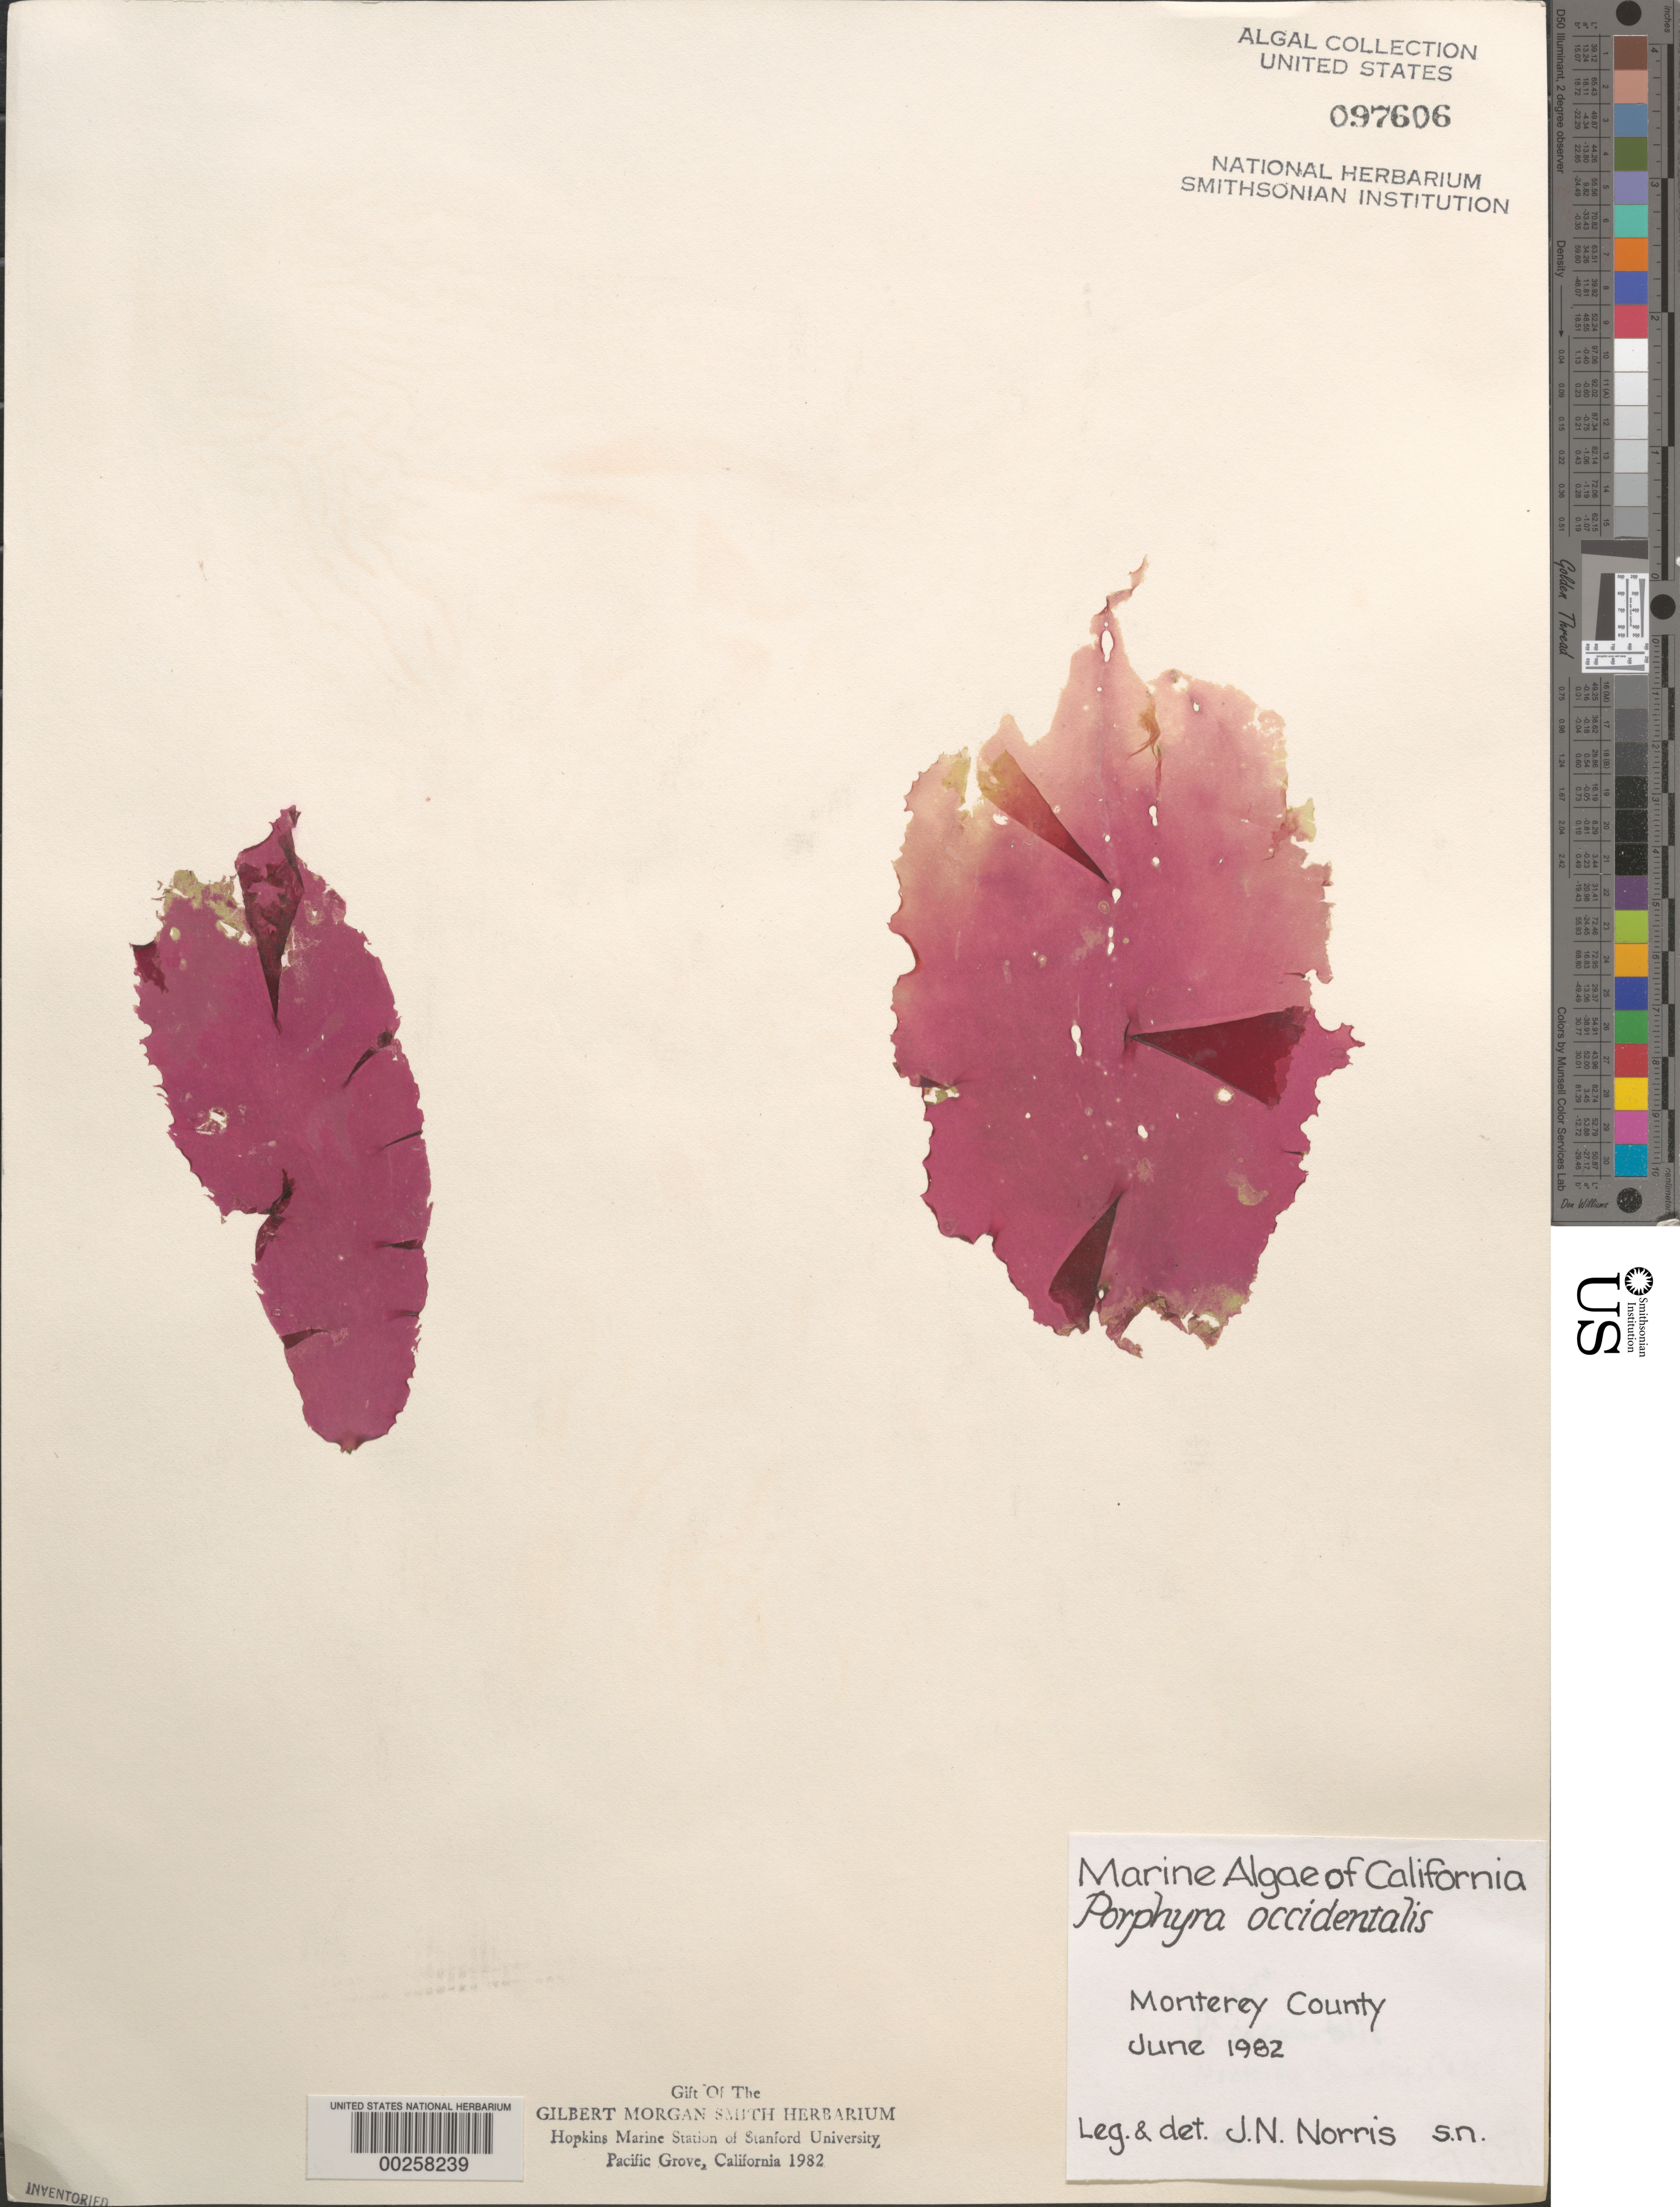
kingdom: Plantae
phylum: Rhodophyta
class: Bangiophyceae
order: Bangiales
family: Bangiaceae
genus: Porphyra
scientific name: Porphyra occidentalis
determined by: Norris, James N.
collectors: J. N. Norris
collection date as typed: Jun 1982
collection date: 1982-06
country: United States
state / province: California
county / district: Monterey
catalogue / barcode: US 97606